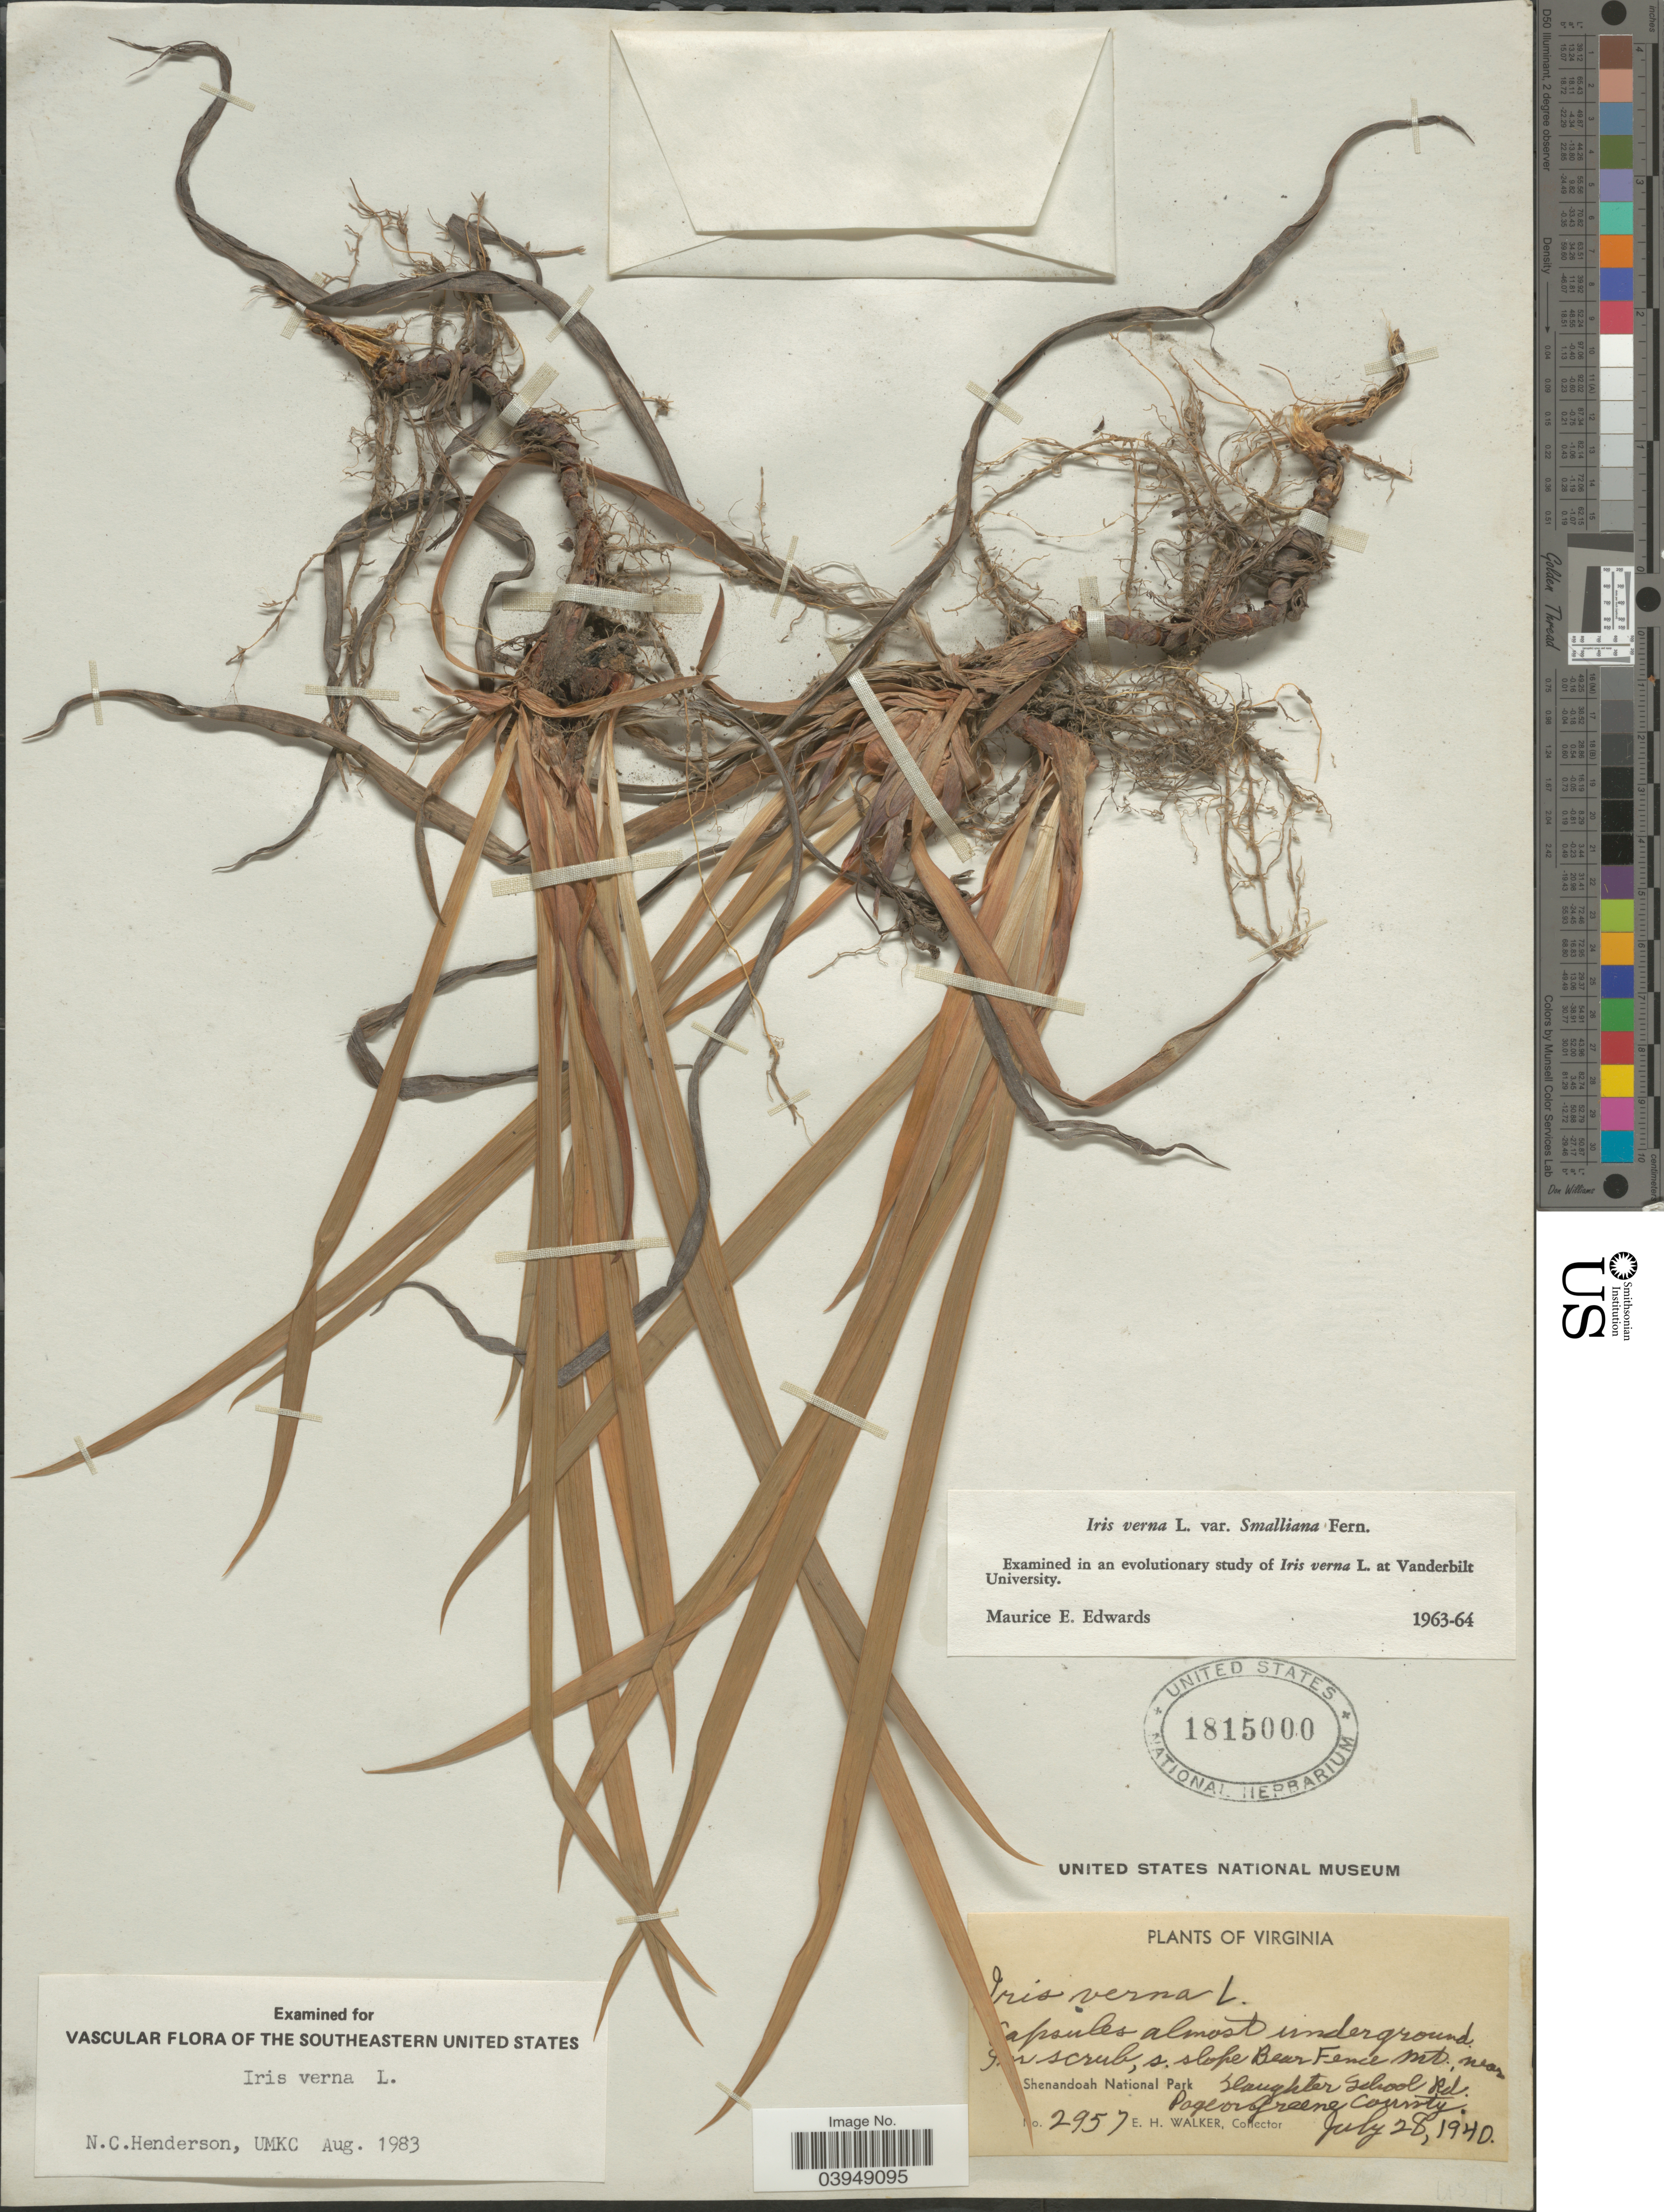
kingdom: Plantae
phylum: Tracheophyta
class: Liliopsida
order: Asparagales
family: Iridaceae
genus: Iris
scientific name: Iris verna var. smalliana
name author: Fernald ex M.E. Edwards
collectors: E. H. Walker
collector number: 2957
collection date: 1940-07-28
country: United States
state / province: Virginia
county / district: Page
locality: S. slope Bear Fence Mt., near Slaughter School Rd. Page of Green County. Shenandoah National Park.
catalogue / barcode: US 1815000